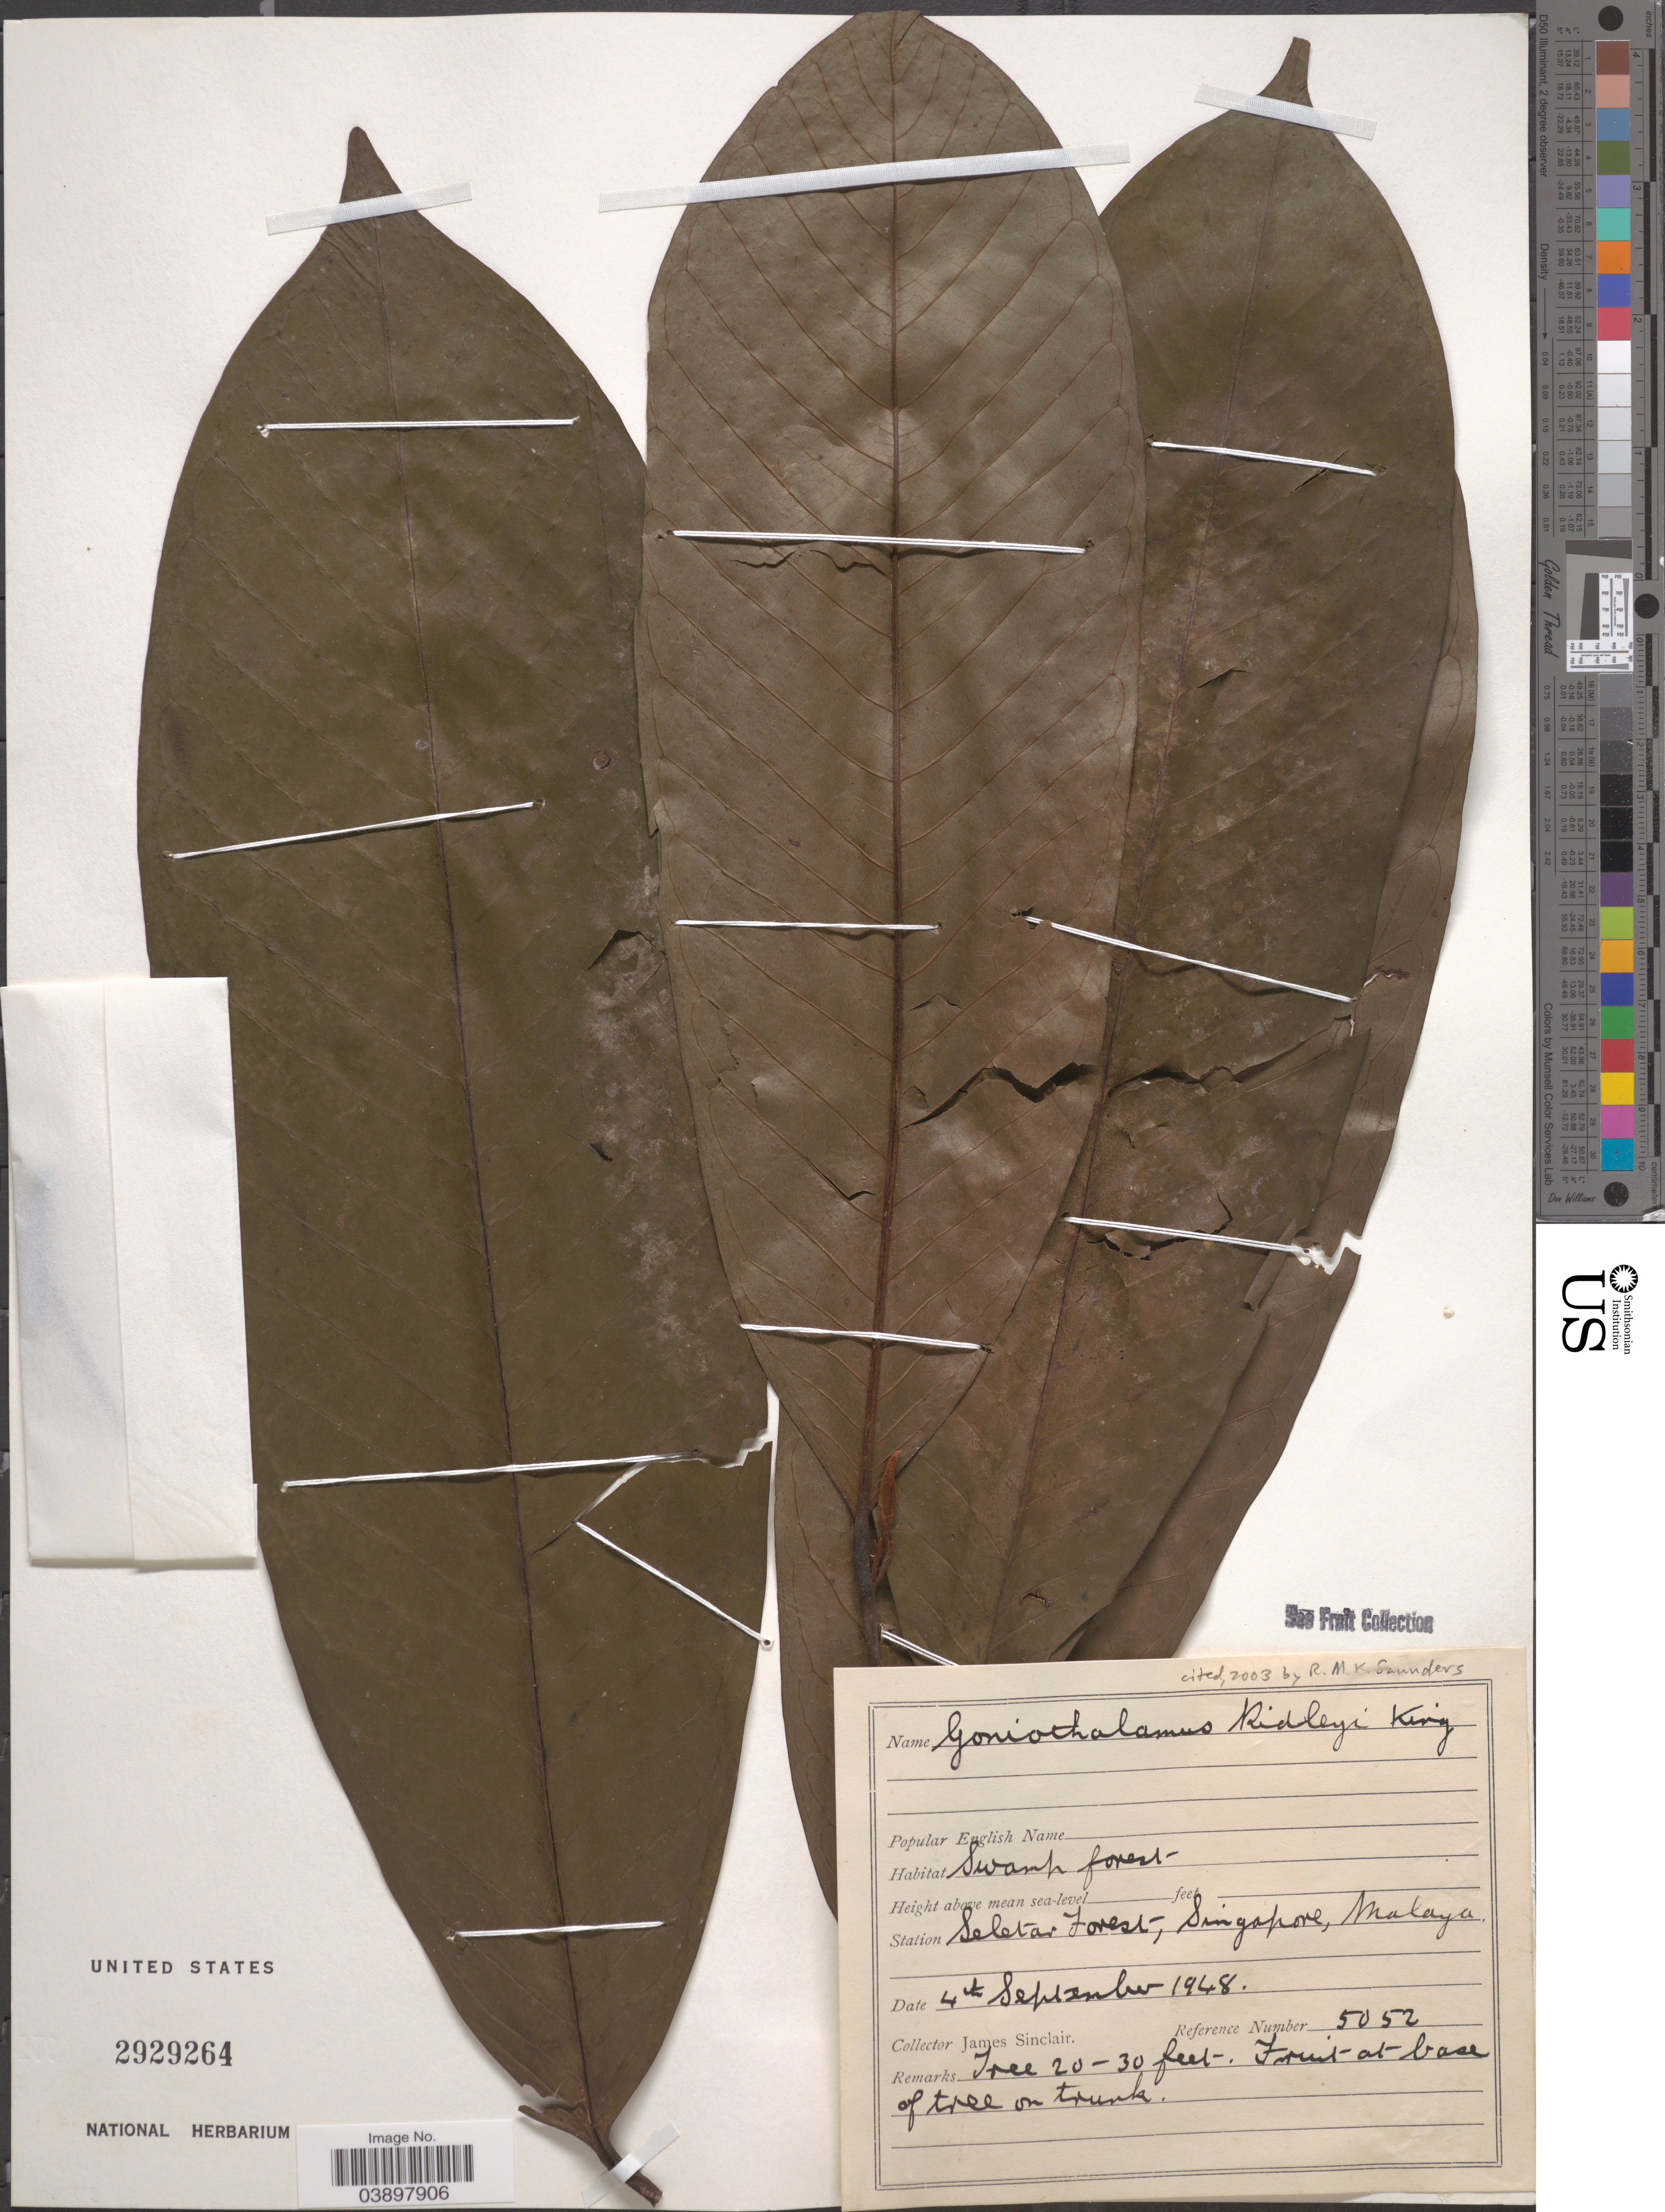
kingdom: Plantae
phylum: Tracheophyta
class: Magnoliopsida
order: Magnoliales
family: Annonaceae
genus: Goniothalamus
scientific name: Goniothalamus ridleyi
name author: R.M. King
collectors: J. Sinclair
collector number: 5052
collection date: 1948-09-04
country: Singapore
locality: Station Seletar Forest, Malaya.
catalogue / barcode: US 2929264